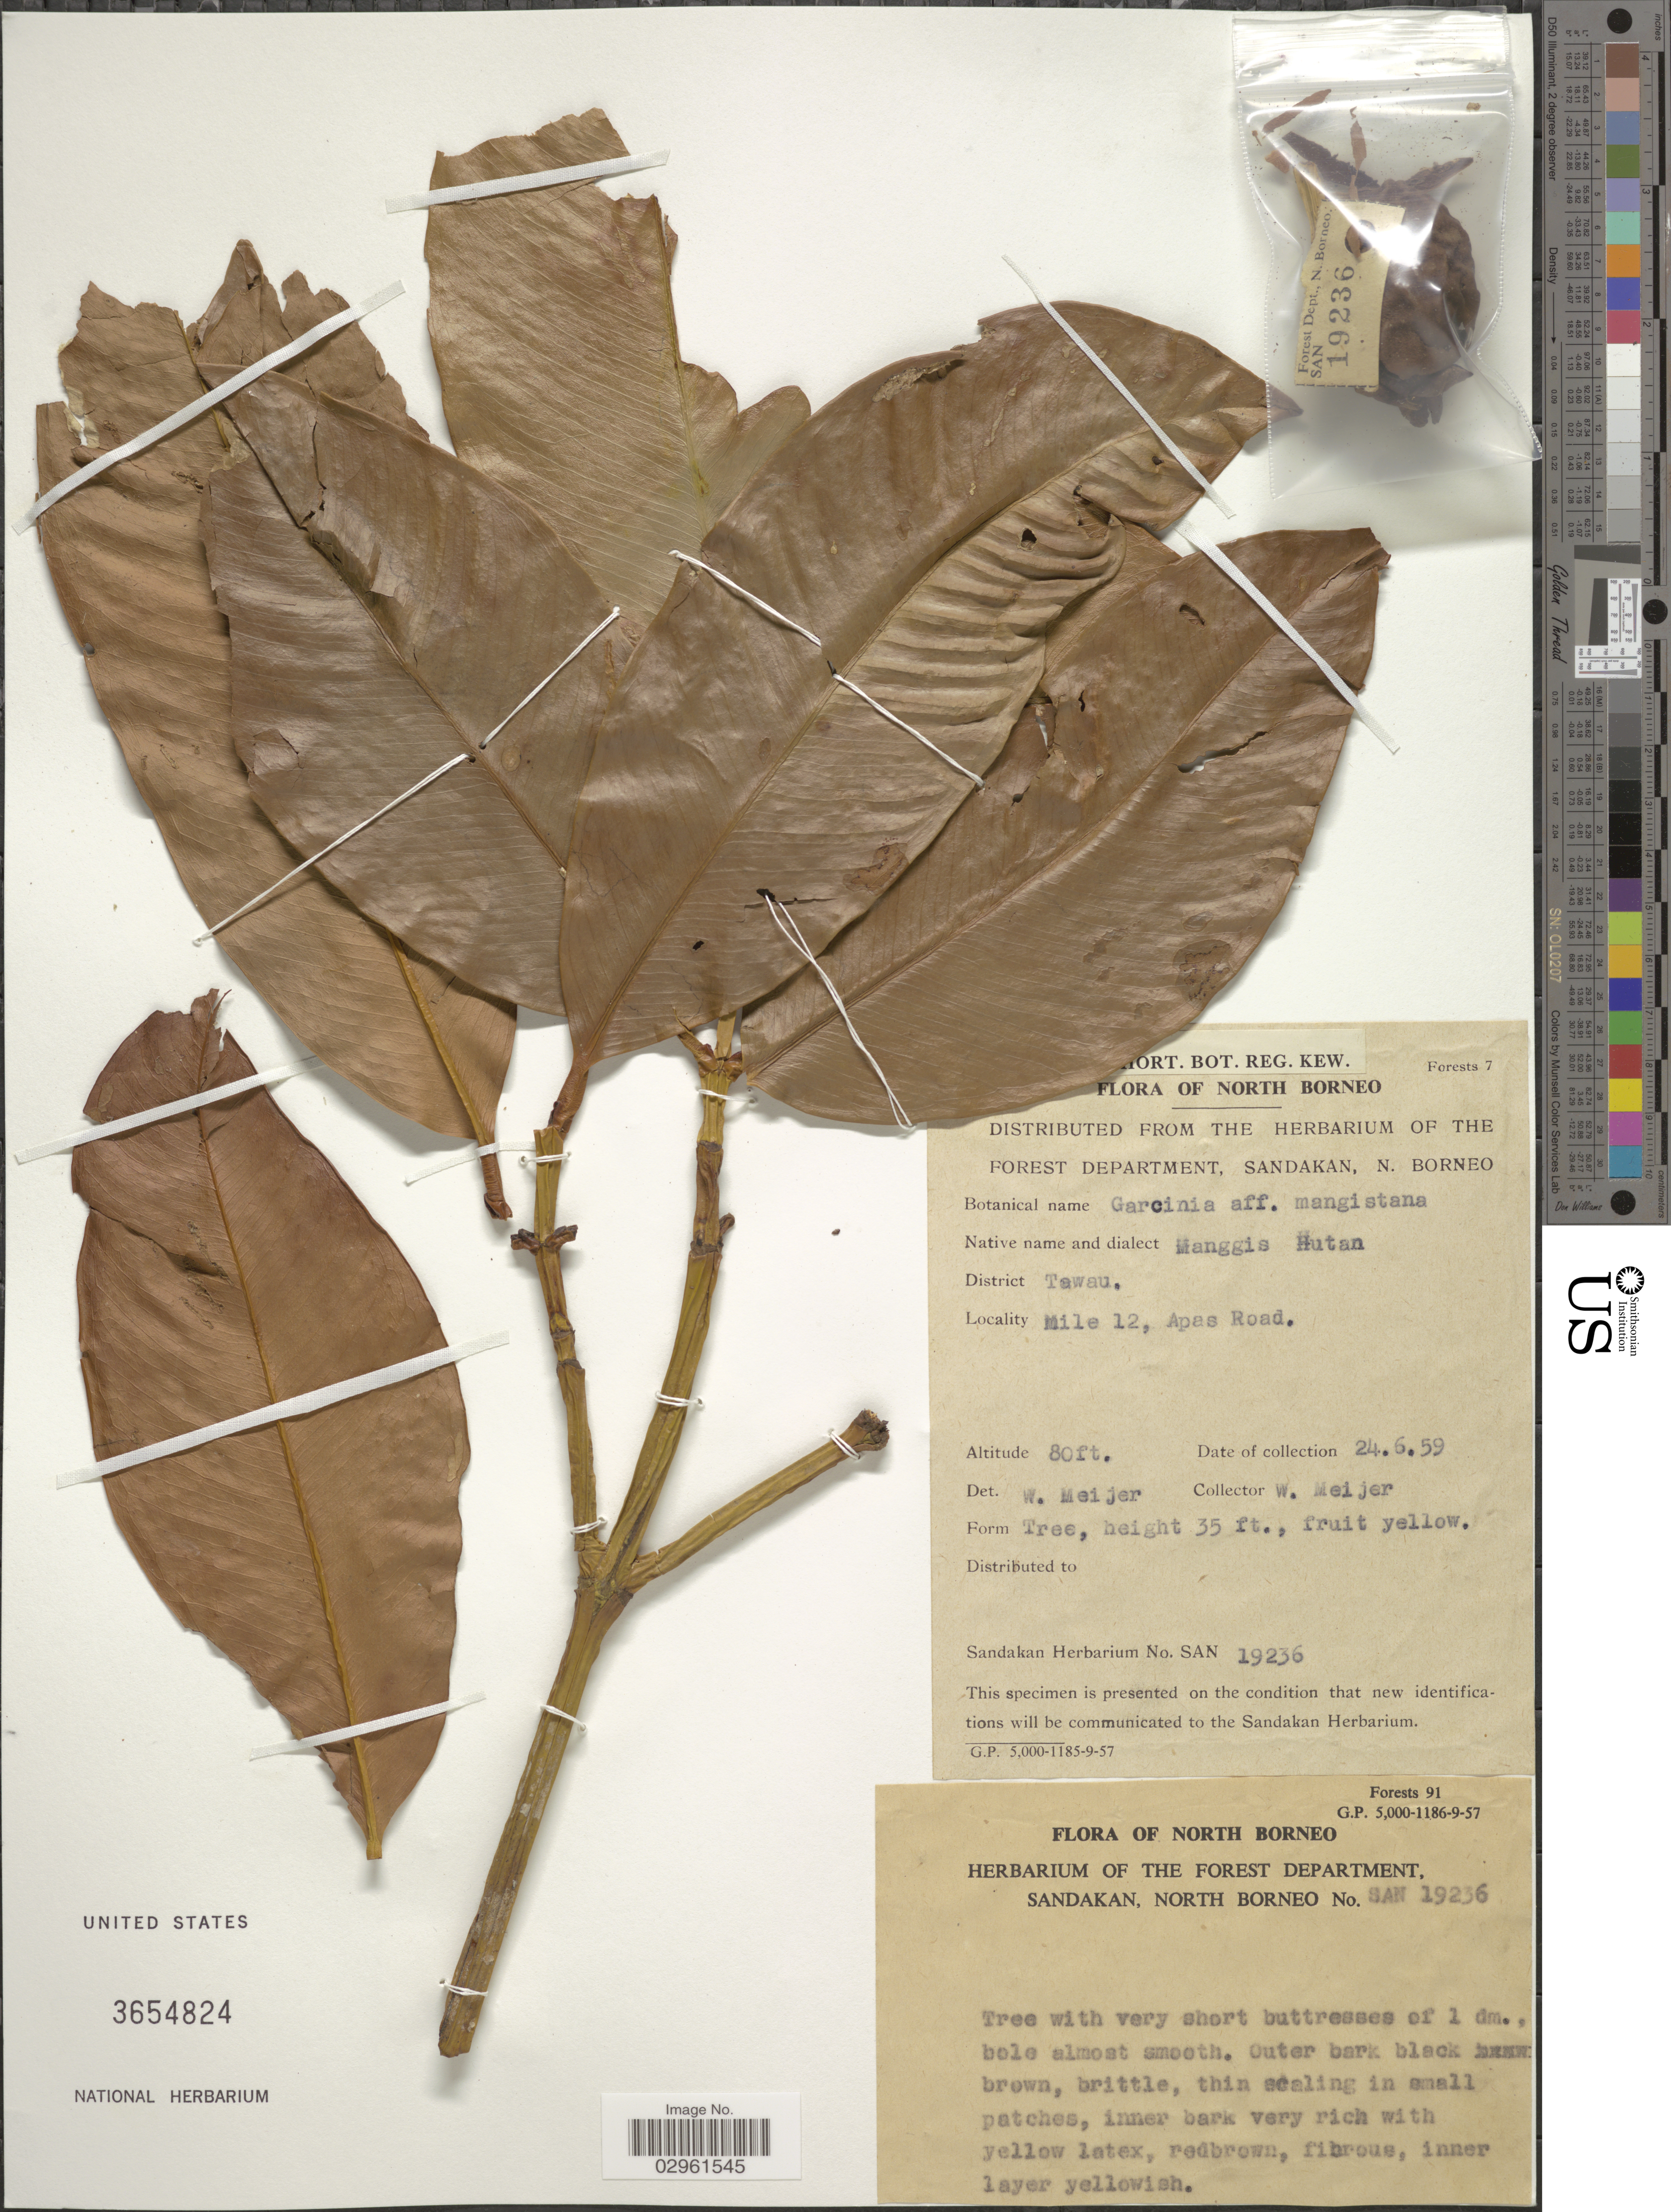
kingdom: Plantae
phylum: Tracheophyta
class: Magnoliopsida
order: Malpighiales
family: Clusiaceae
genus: Garcinia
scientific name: Garcinia mangostana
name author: L.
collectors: W. Meijer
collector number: San19236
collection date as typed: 24/6/59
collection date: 1959-06-24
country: Malaysia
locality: North Borneo, District Tawau. Mile 12, Apas Road.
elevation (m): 24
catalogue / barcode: US 3654824